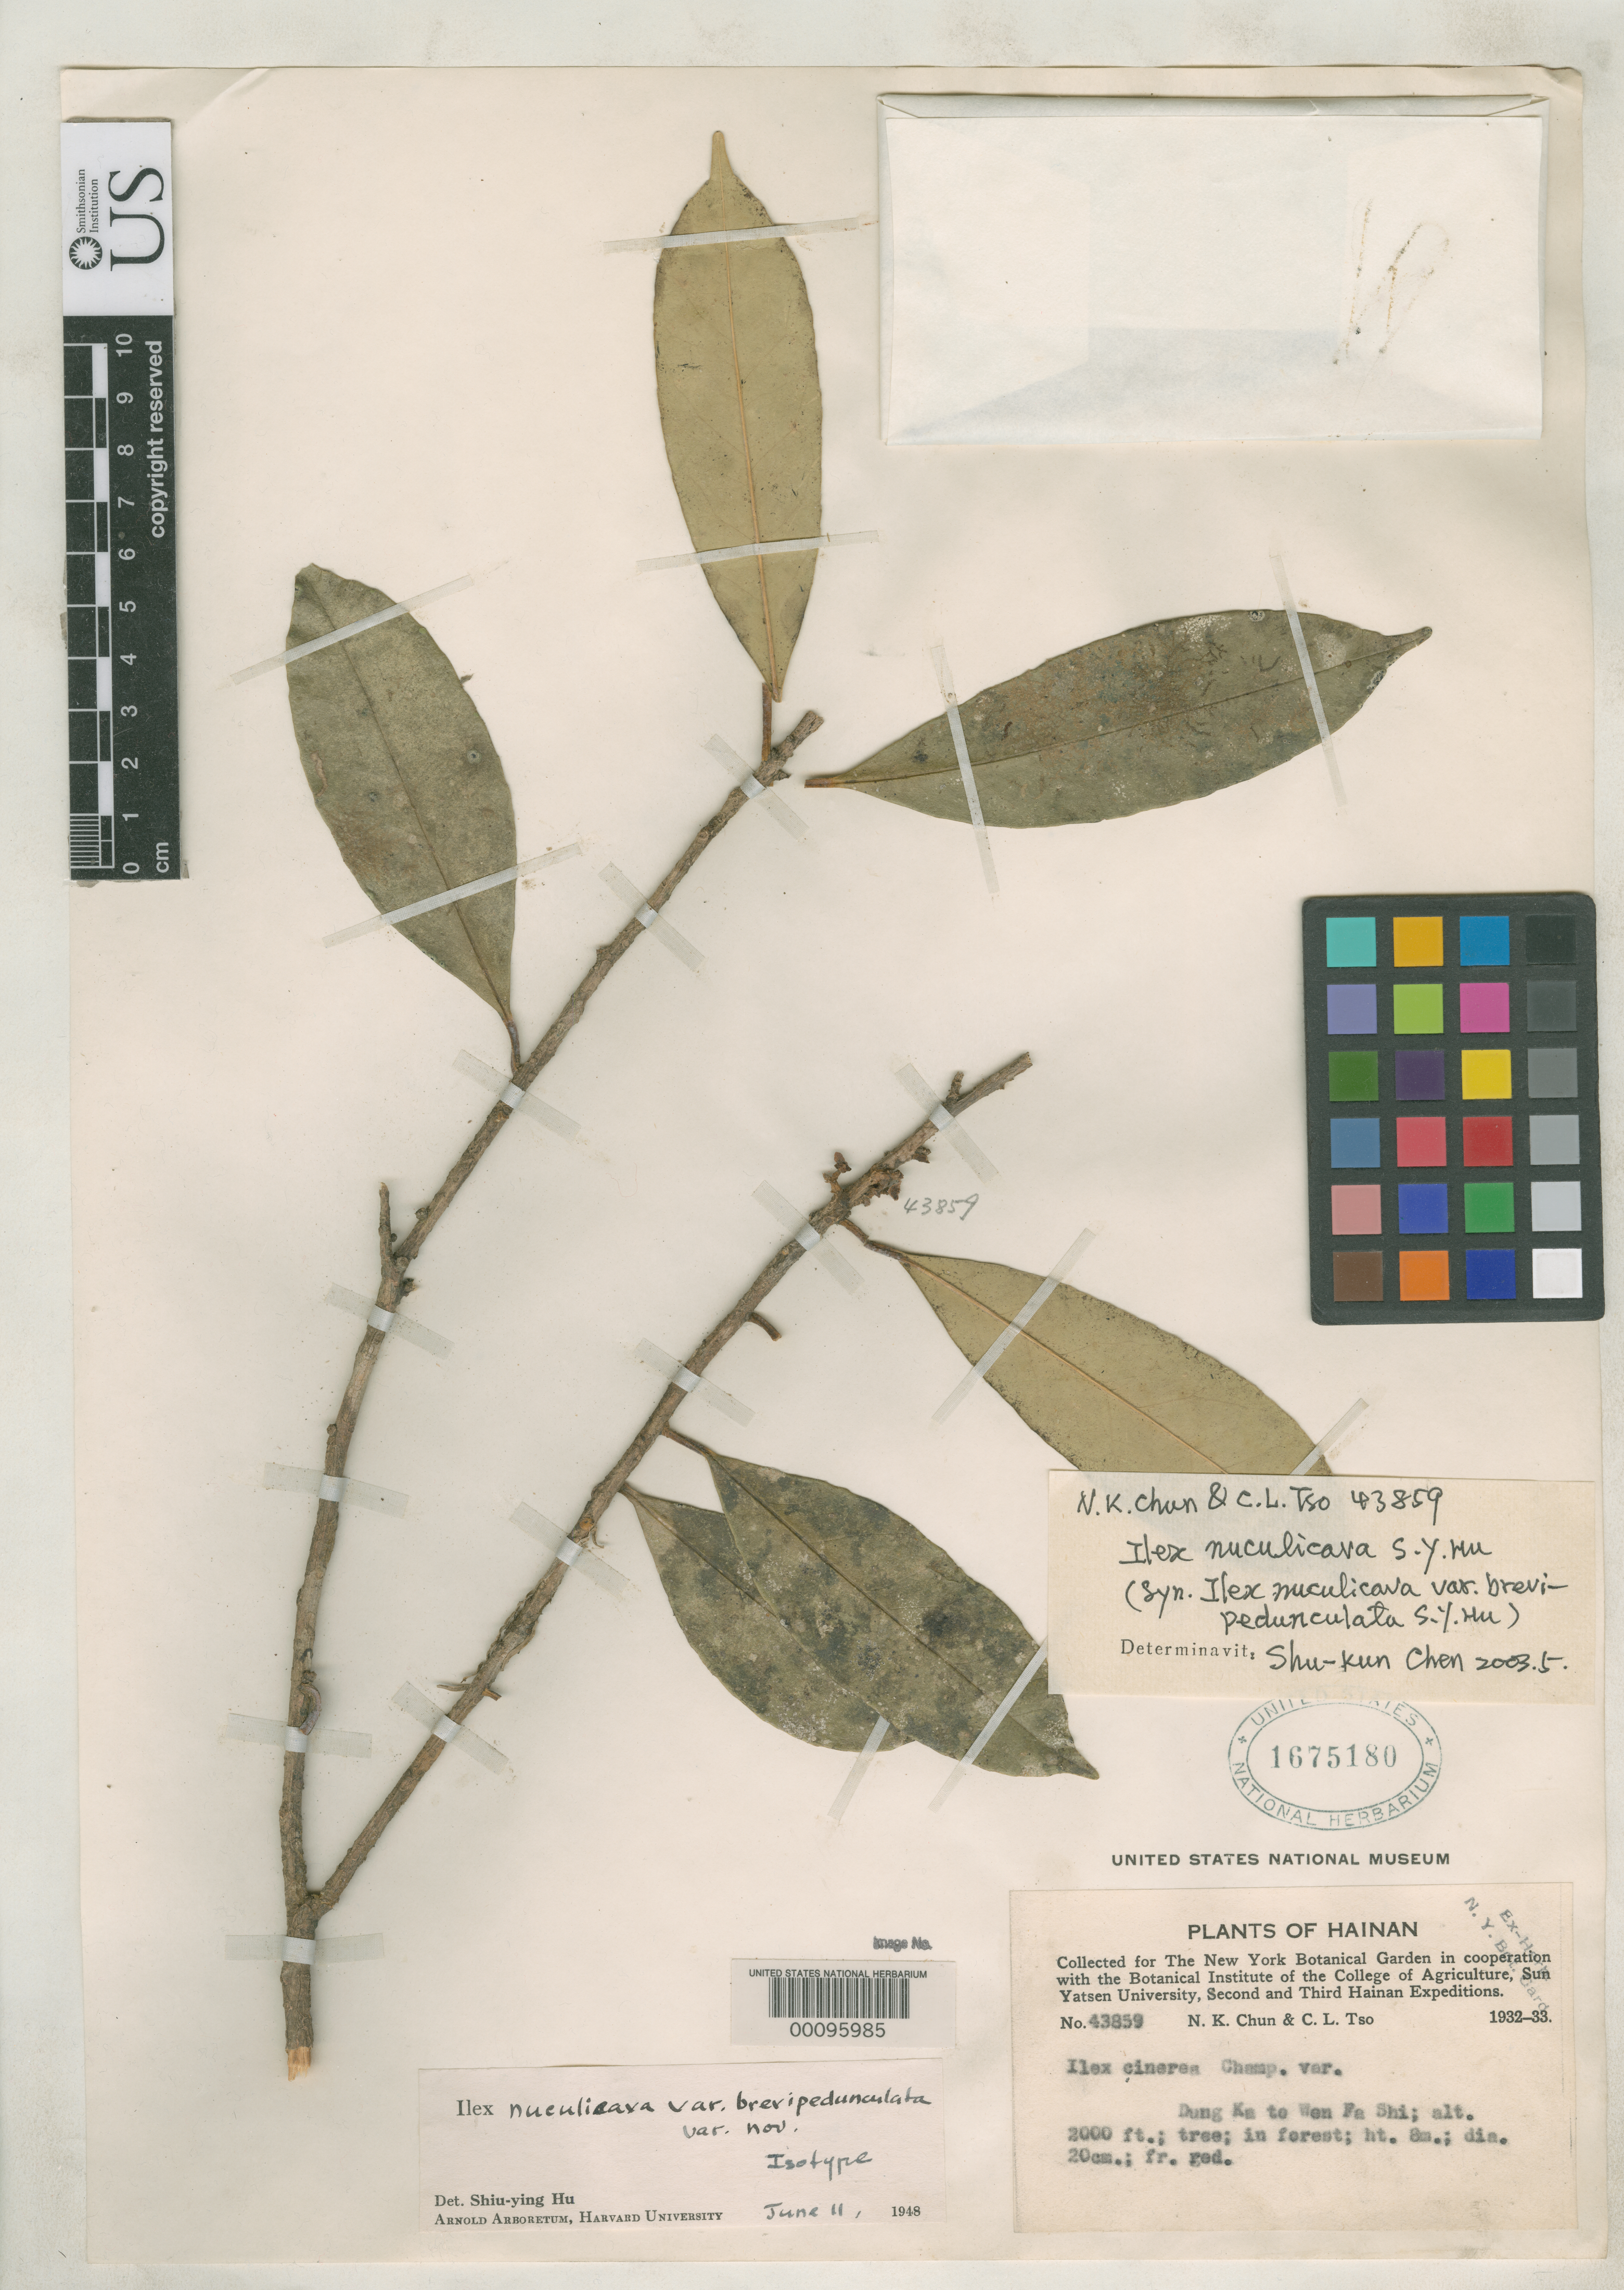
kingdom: Plantae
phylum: Tracheophyta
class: Magnoliopsida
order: Aquifoliales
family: Aquifoliaceae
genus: Ilex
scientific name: Ilex nuculicava var. brevipedunculata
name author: S.Y. Hu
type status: Isotype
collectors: N. K. Chun & C. Tso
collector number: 43859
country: China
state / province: Hainan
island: Hainan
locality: Hainan.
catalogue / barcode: US 1675180